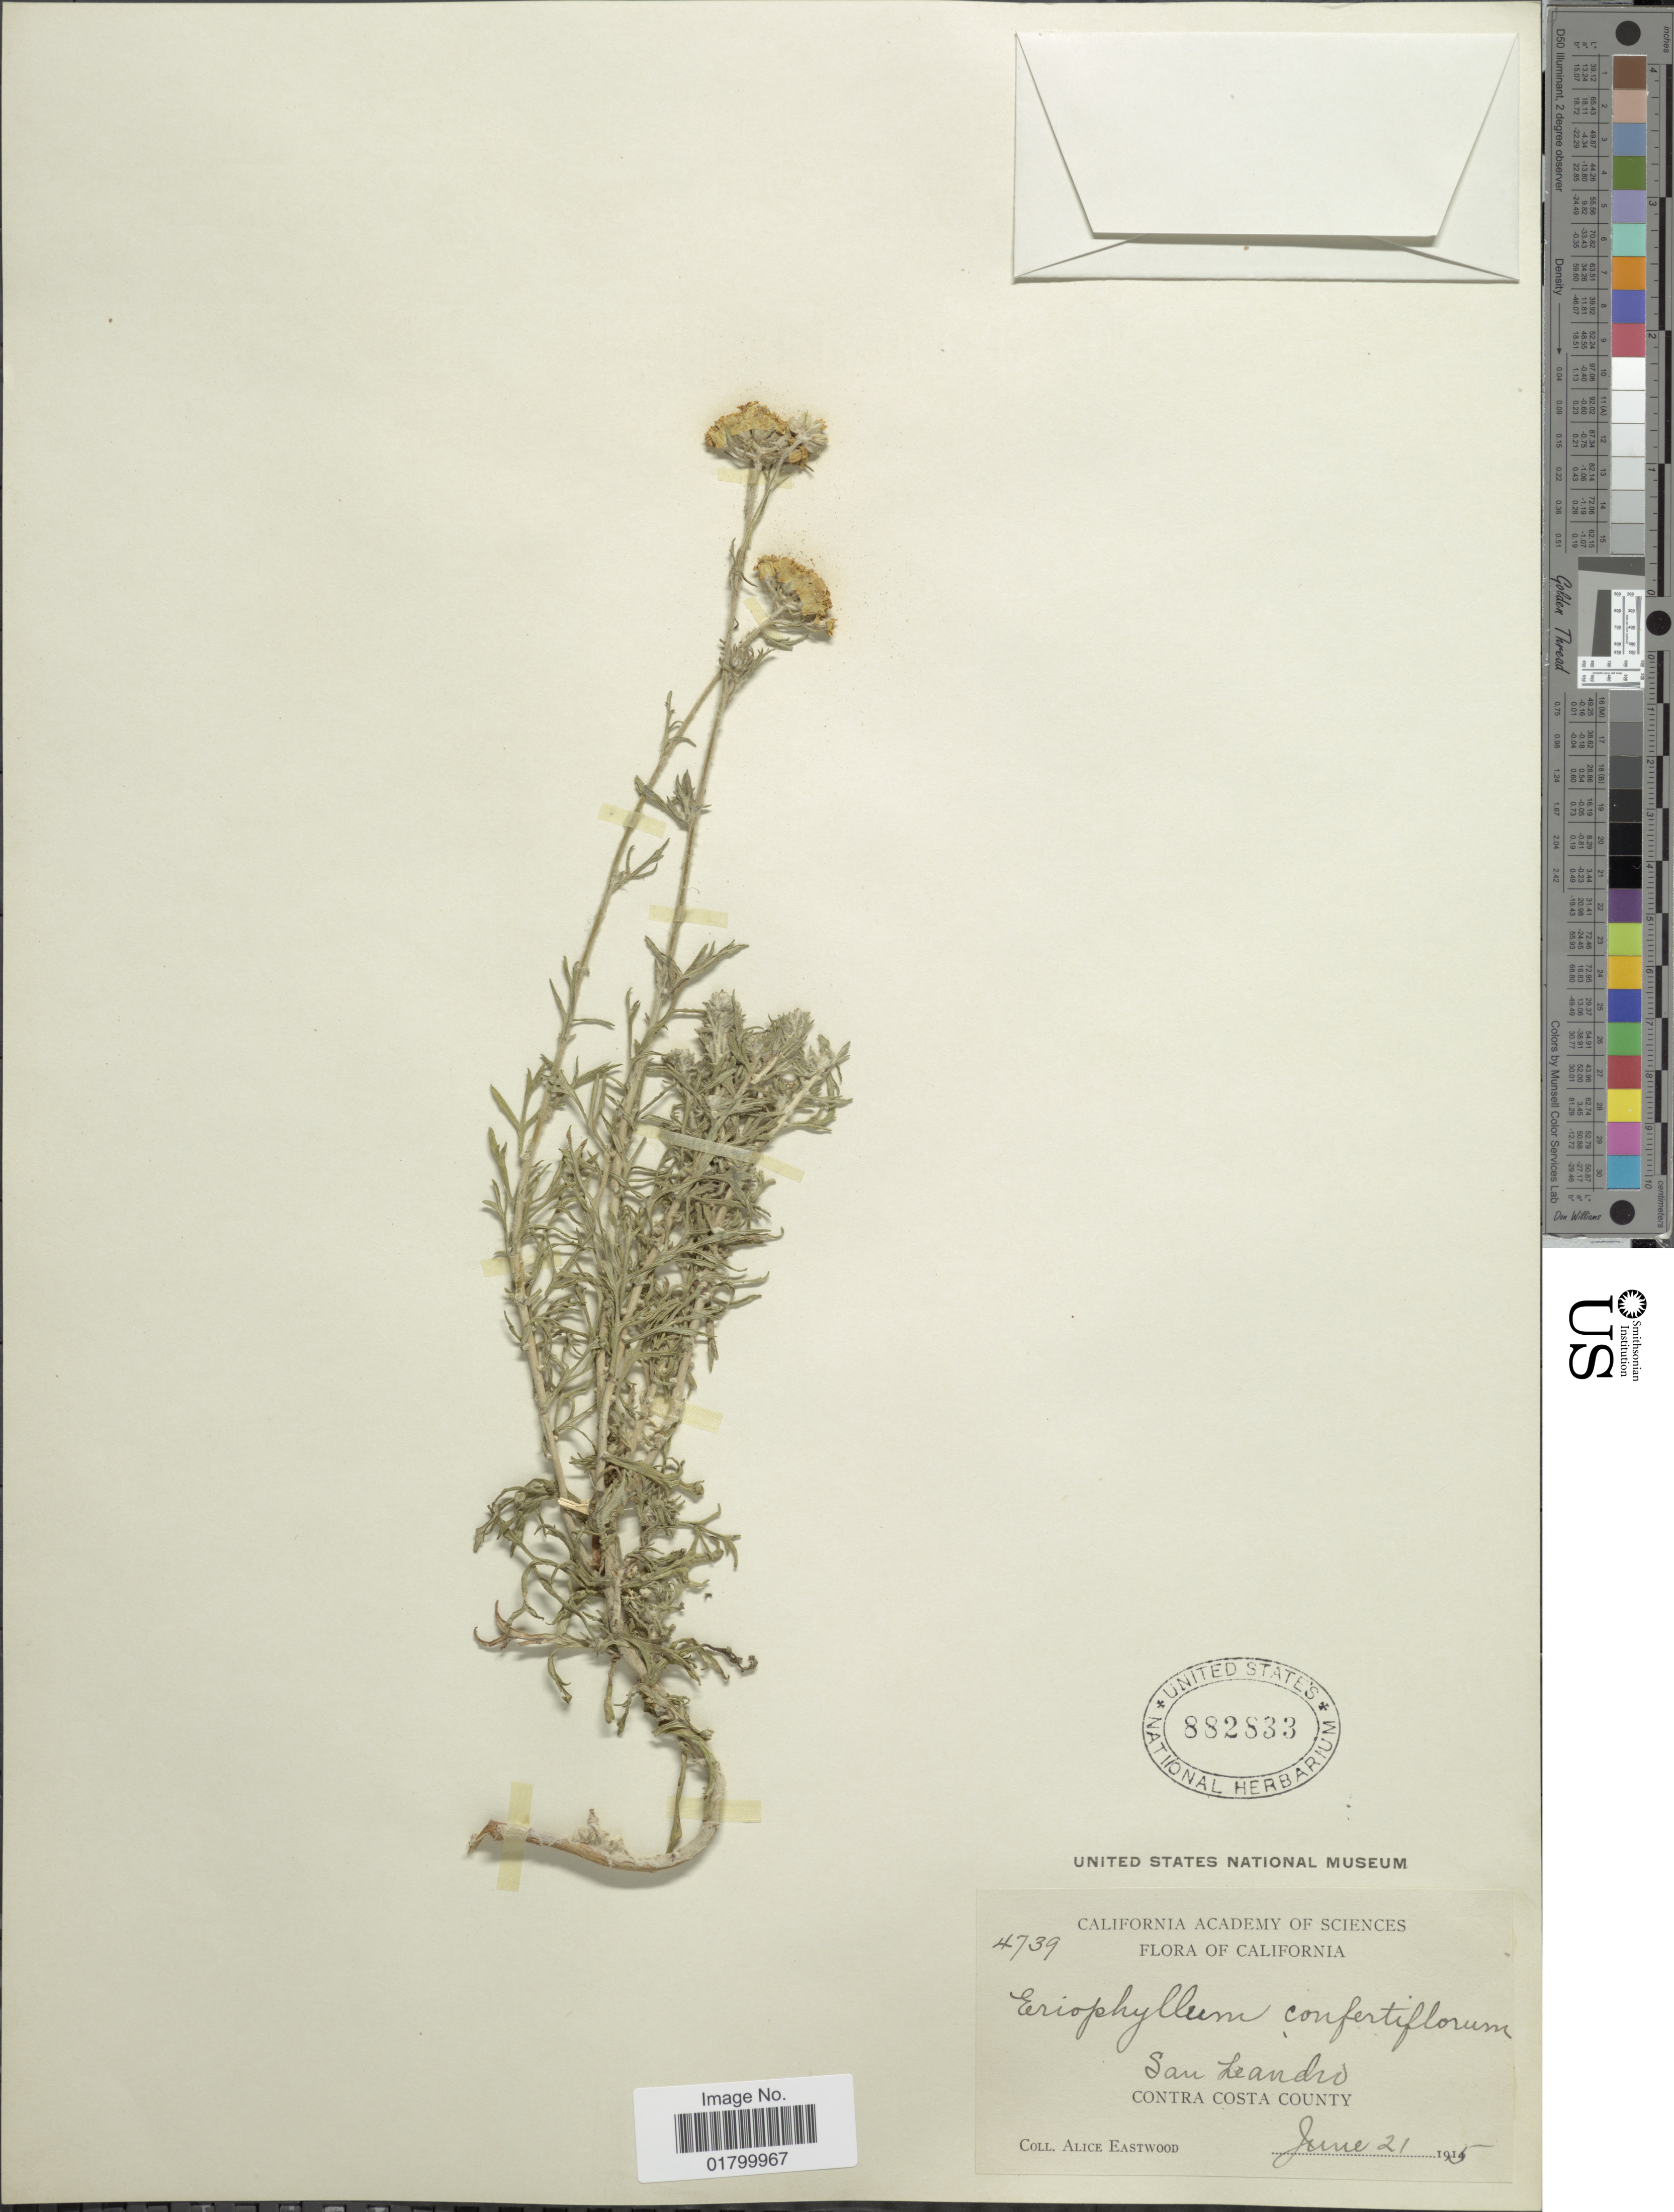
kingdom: Plantae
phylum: Tracheophyta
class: Magnoliopsida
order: Asterales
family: Asteraceae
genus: Eriophyllum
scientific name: Eriophyllum confertiflorum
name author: (DC.) A. Gray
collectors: A. Eastwood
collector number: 4739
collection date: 1915-06-21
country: United States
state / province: California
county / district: Contra Costa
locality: San Leandro, Contra Costa County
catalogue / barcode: US 882833